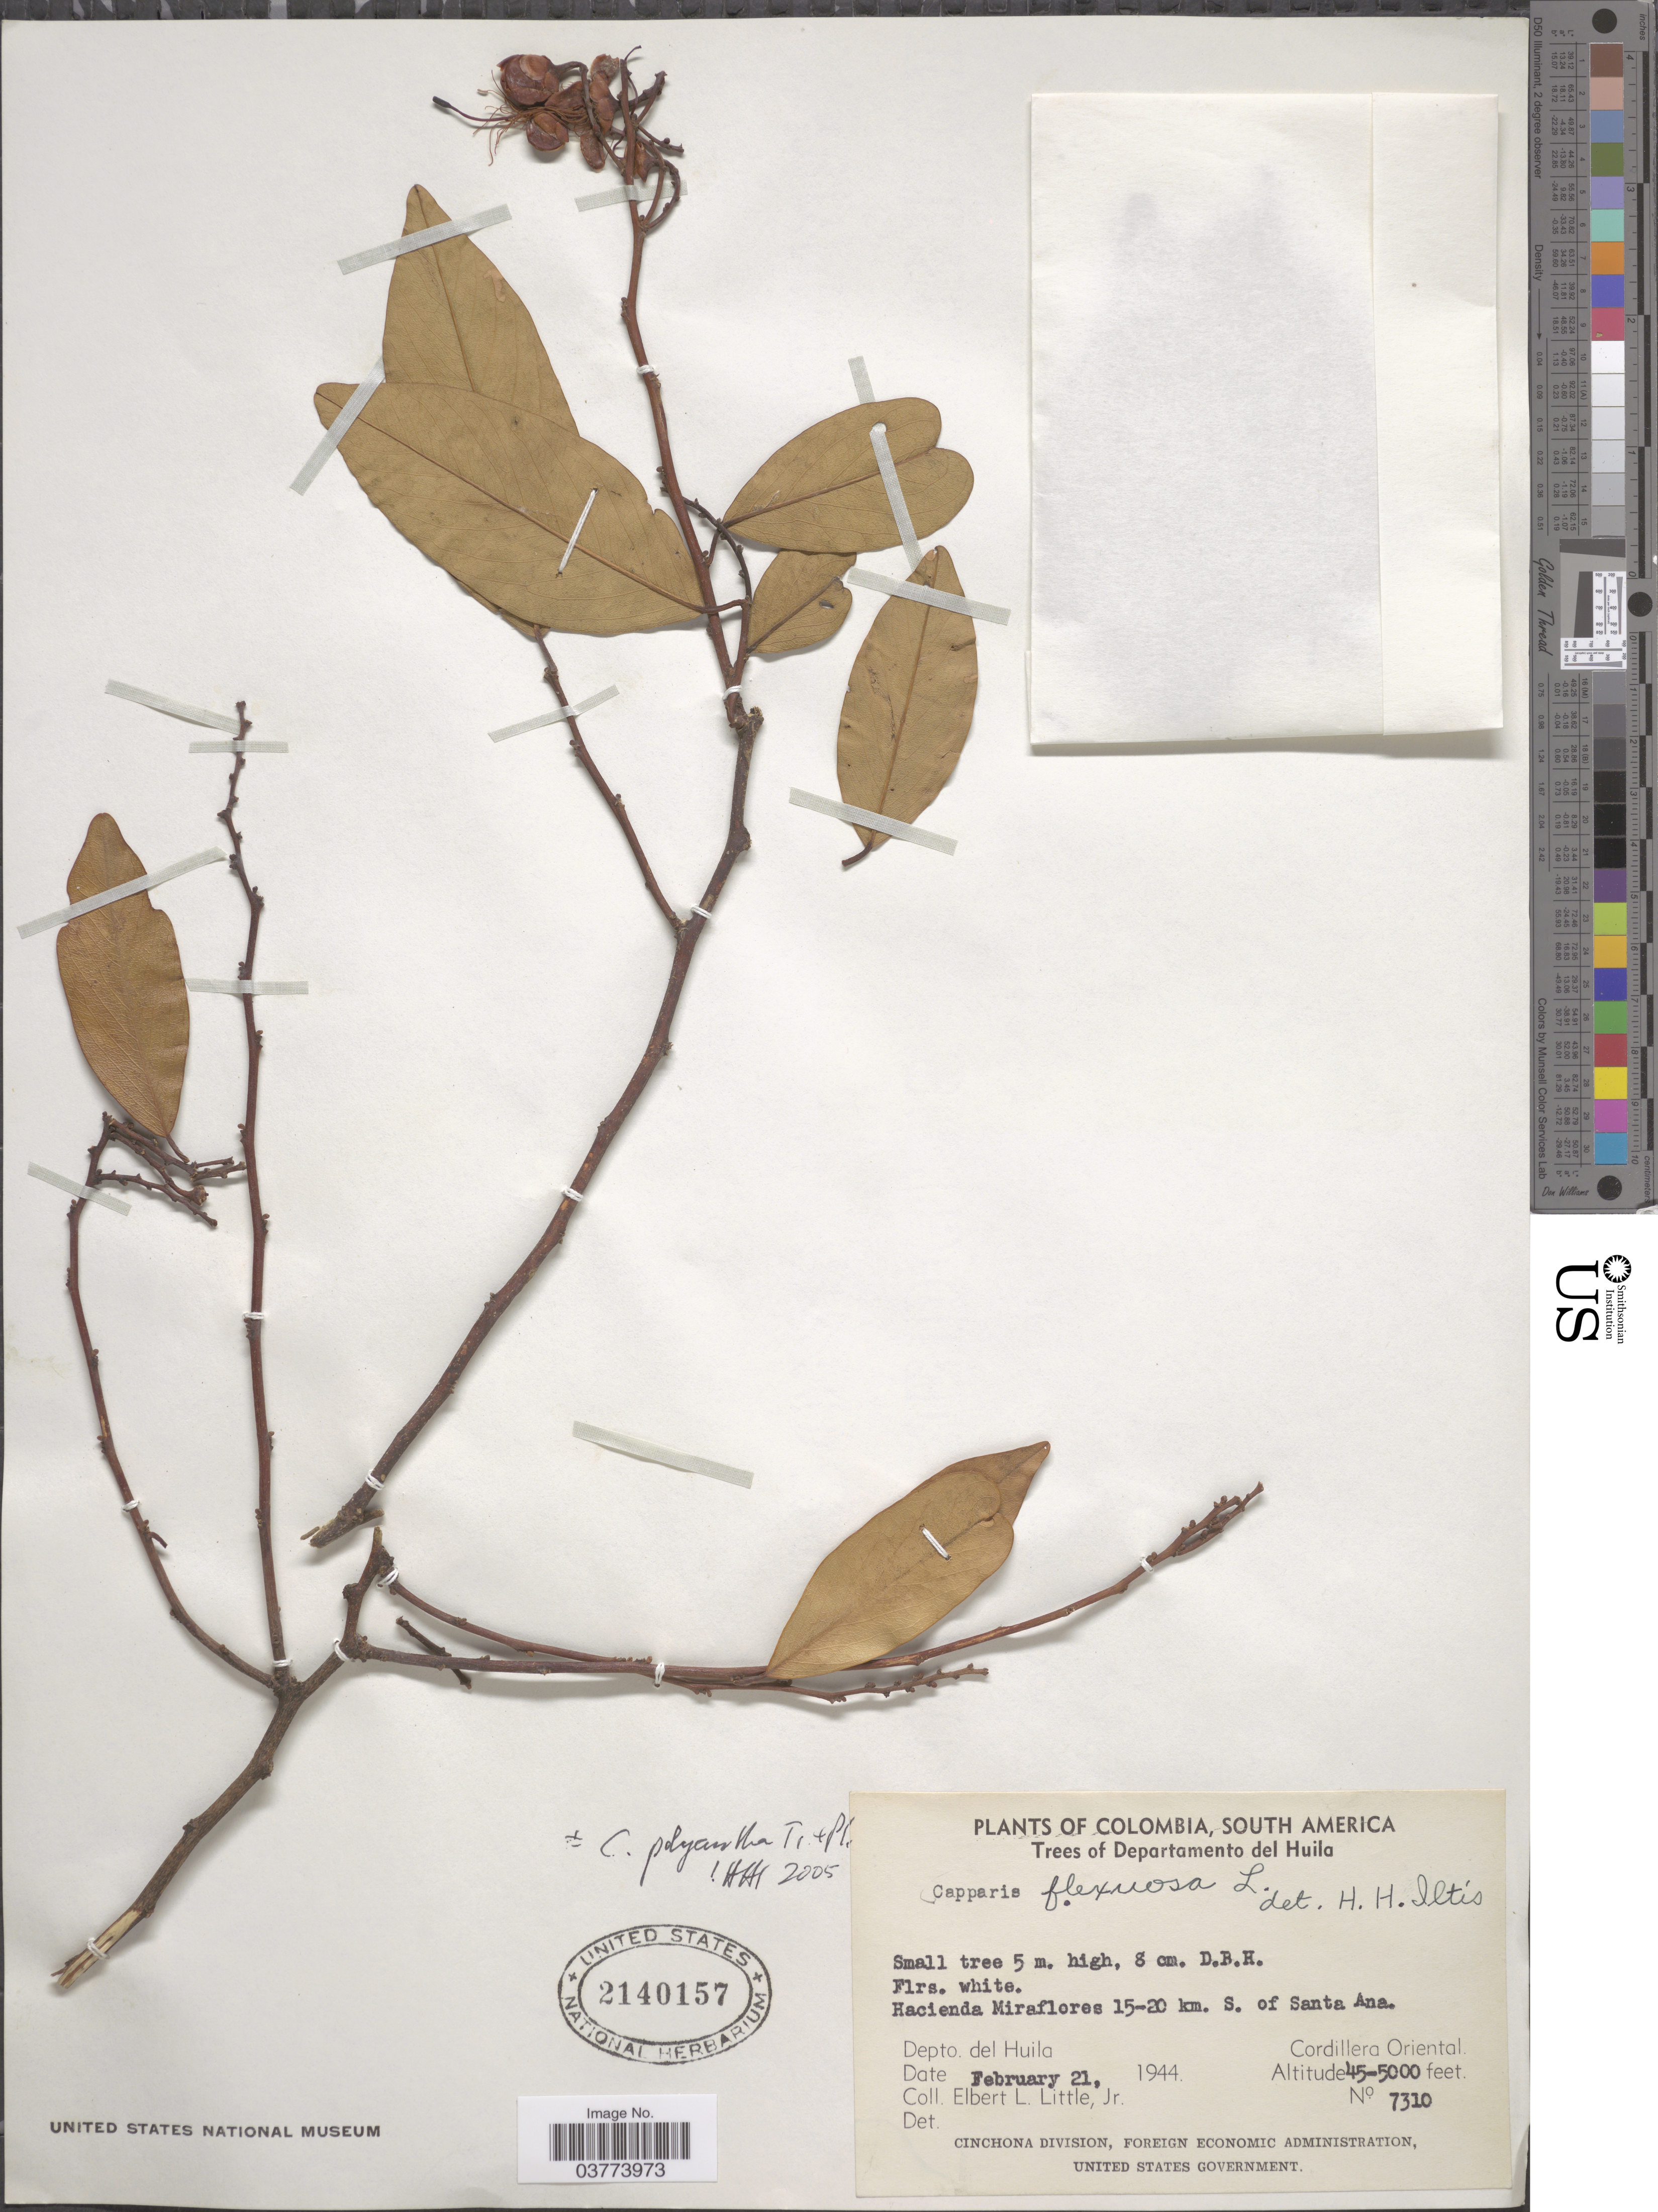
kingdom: Plantae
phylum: Tracheophyta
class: Magnoliopsida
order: Brassicales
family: Capparaceae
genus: Cynophalla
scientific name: Cynophalla polyantha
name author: (Triana & Planch.) Cornejo & Iltis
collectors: E. L. Little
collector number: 7310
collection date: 1944-02-21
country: Colombia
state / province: Huila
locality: Departamento del Huila. Hacienda Miraflores 15-20 km. S. of Santa Ana. Cordillera Oriental.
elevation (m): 1372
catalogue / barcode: US 2140157